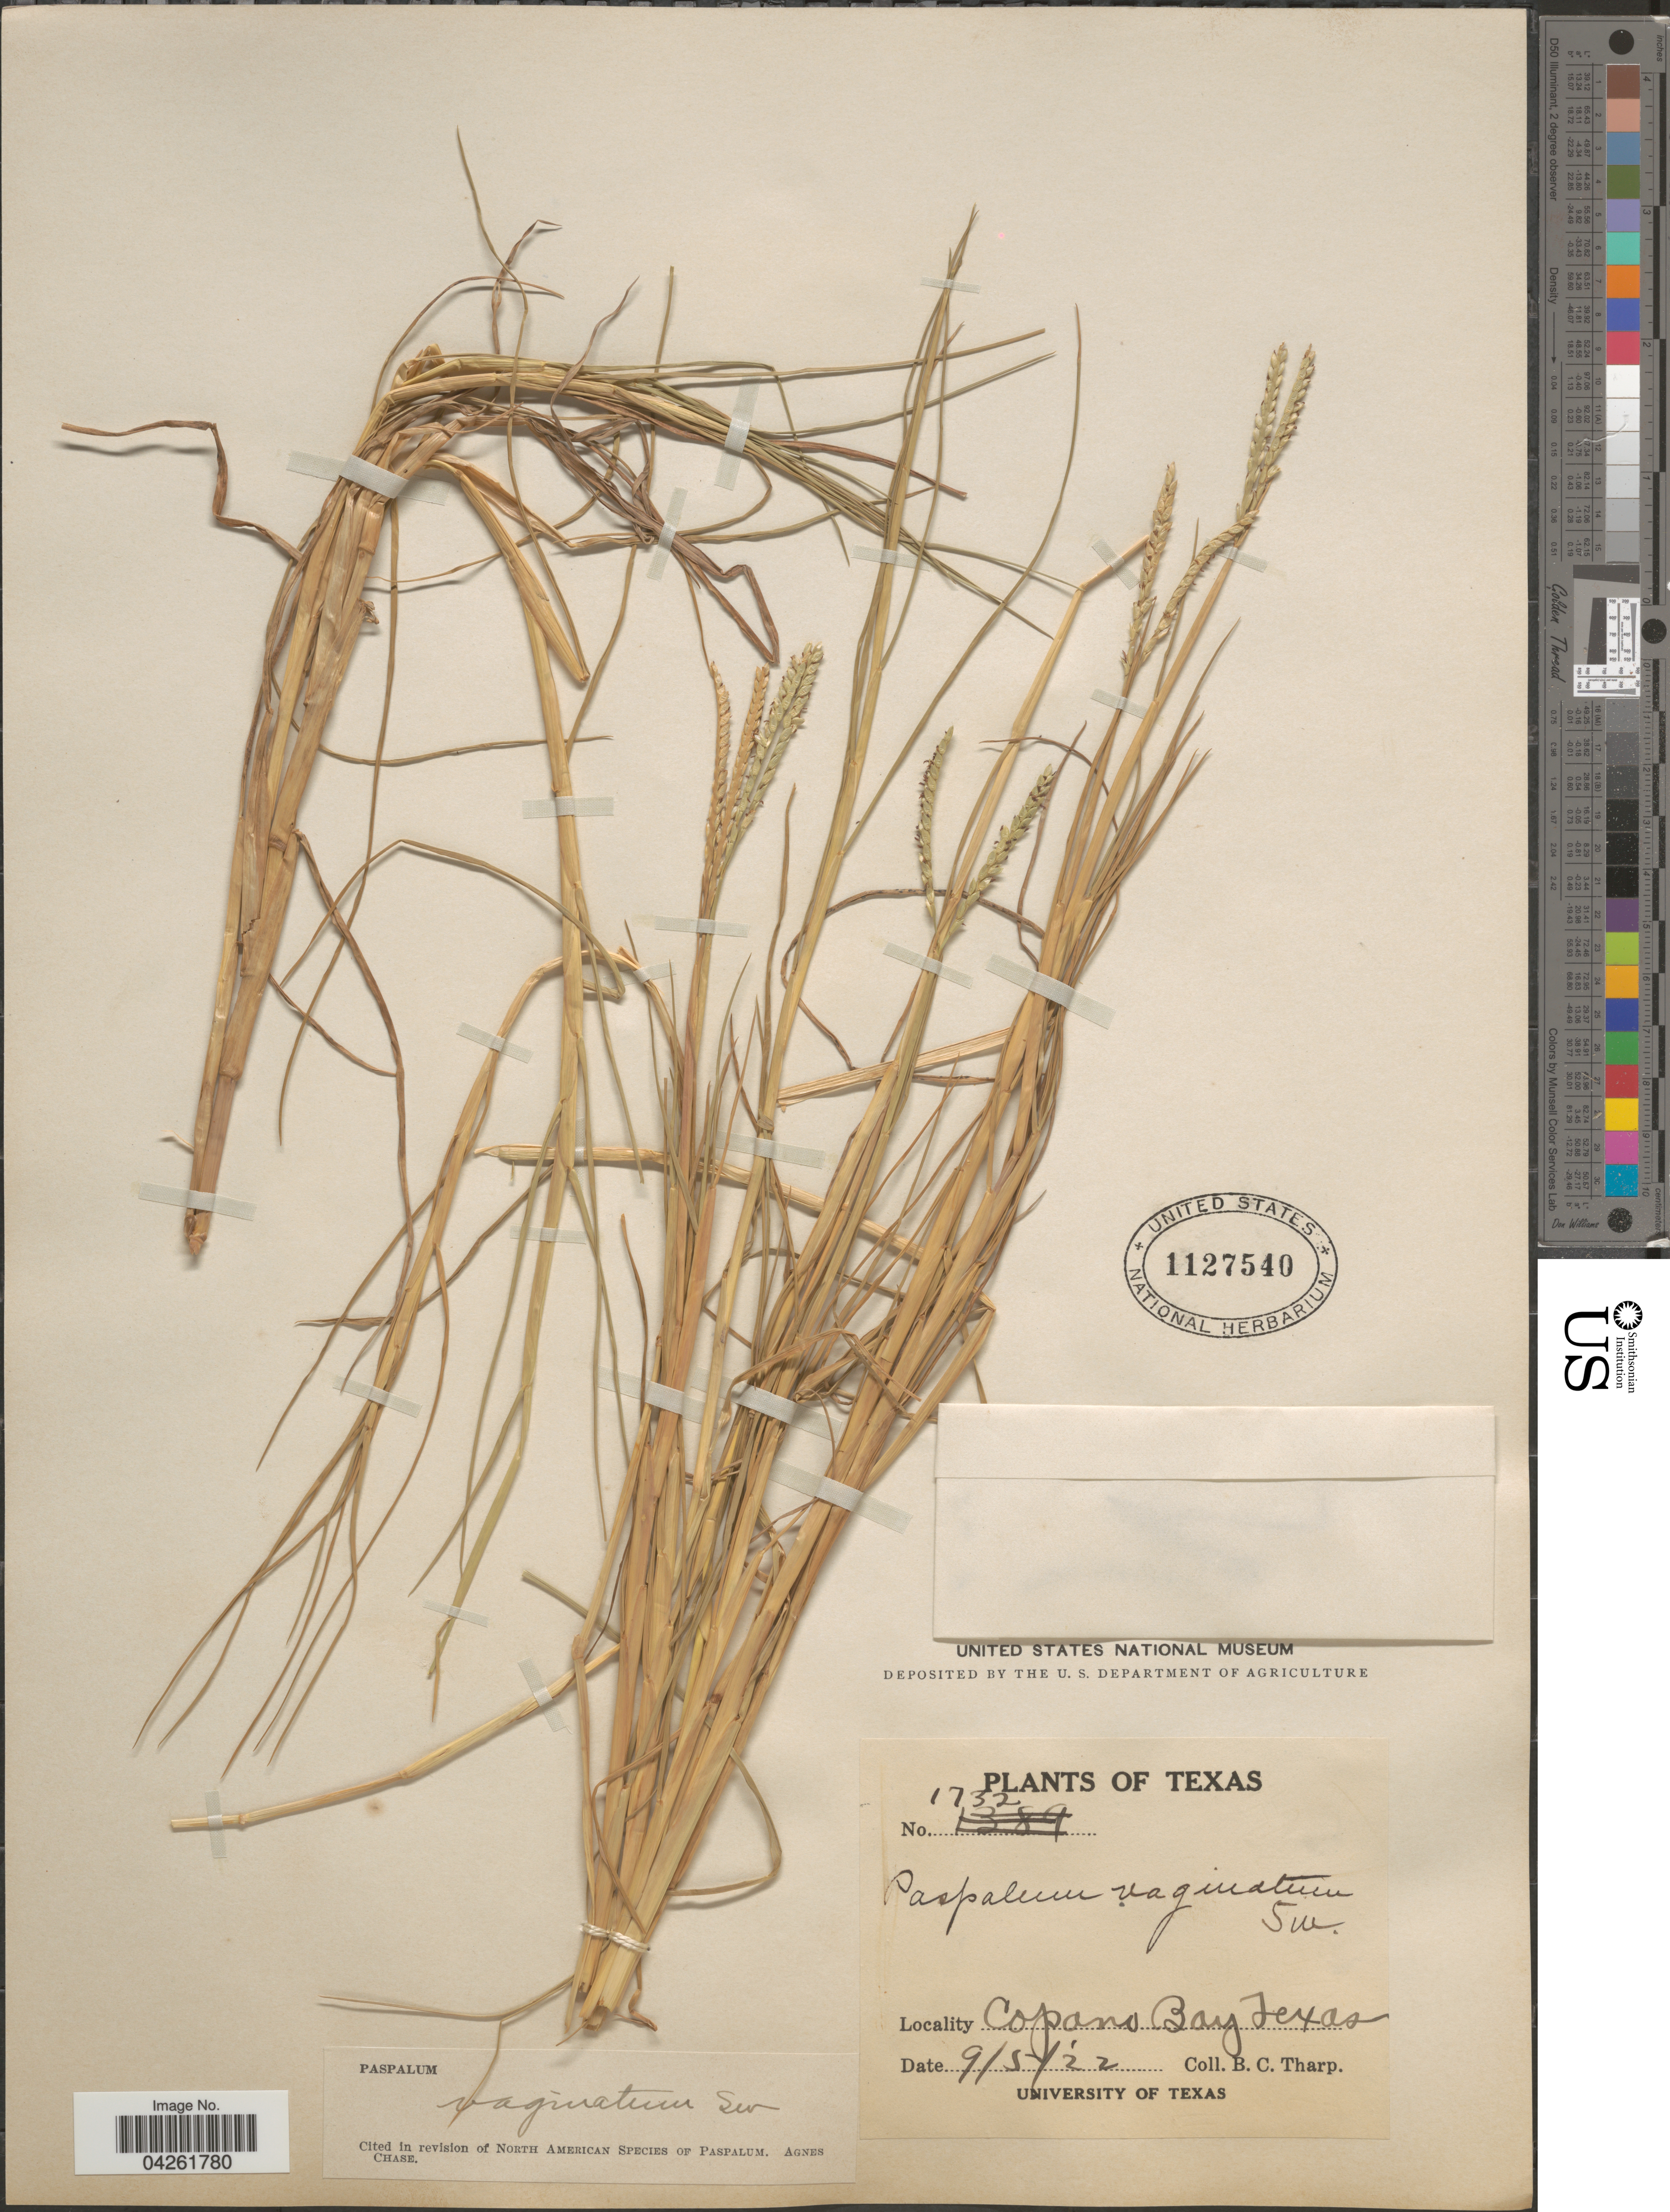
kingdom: Plantae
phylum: Tracheophyta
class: Liliopsida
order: Poales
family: Poaceae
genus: Paspalum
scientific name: Paspalum distichum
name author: L.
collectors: B. C. Tharp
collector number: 1732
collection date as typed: Transcribed d/m/y: 5/9/22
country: United States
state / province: Texas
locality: Copano Bay.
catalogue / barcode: US 1127540